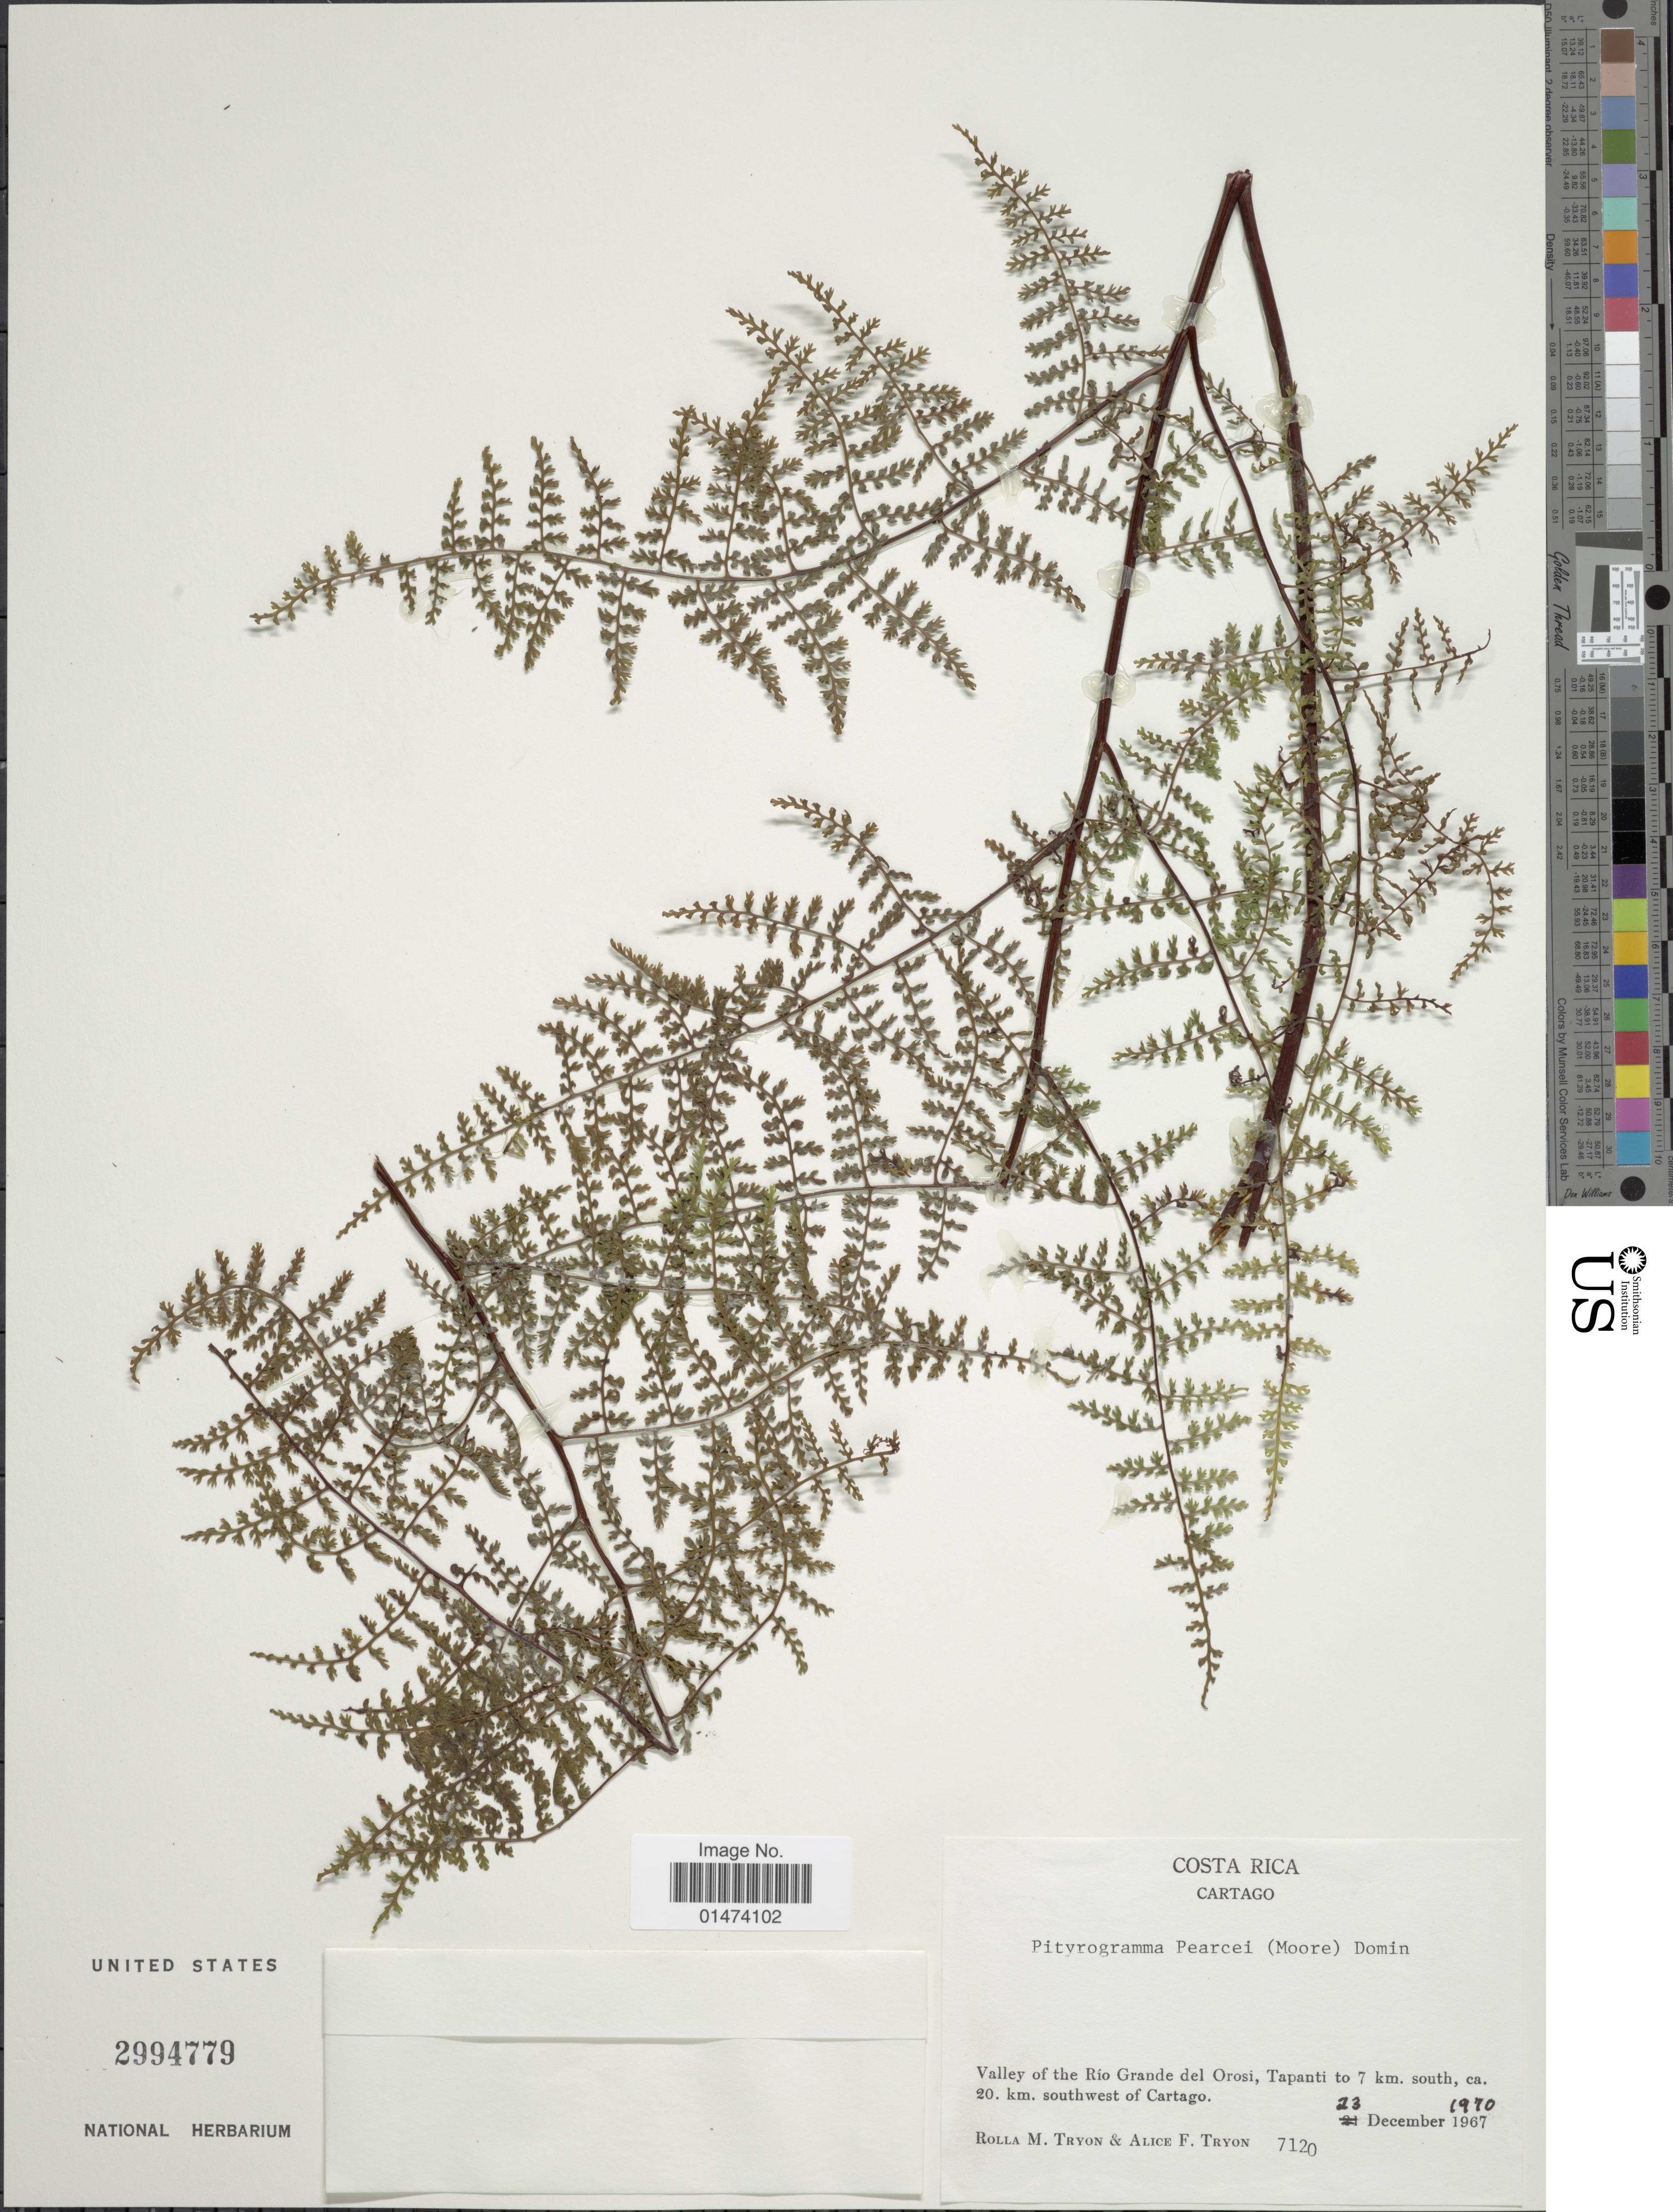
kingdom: Plantae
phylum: Tracheophyta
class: Polypodiopsida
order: Polypodiales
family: Pteridaceae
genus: Pityrogramma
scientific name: Pityrogramma pearcei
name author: (T. Moore) Domin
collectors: R. M. Tryon & A. F. Tryon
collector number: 7120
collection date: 1970-12-23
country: Costa Rica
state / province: Cartago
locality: Valley of the Rio Grande del orosi, Tapanti to 7 km. south, ca 20. km. southwest of Cartago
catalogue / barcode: US 2994779